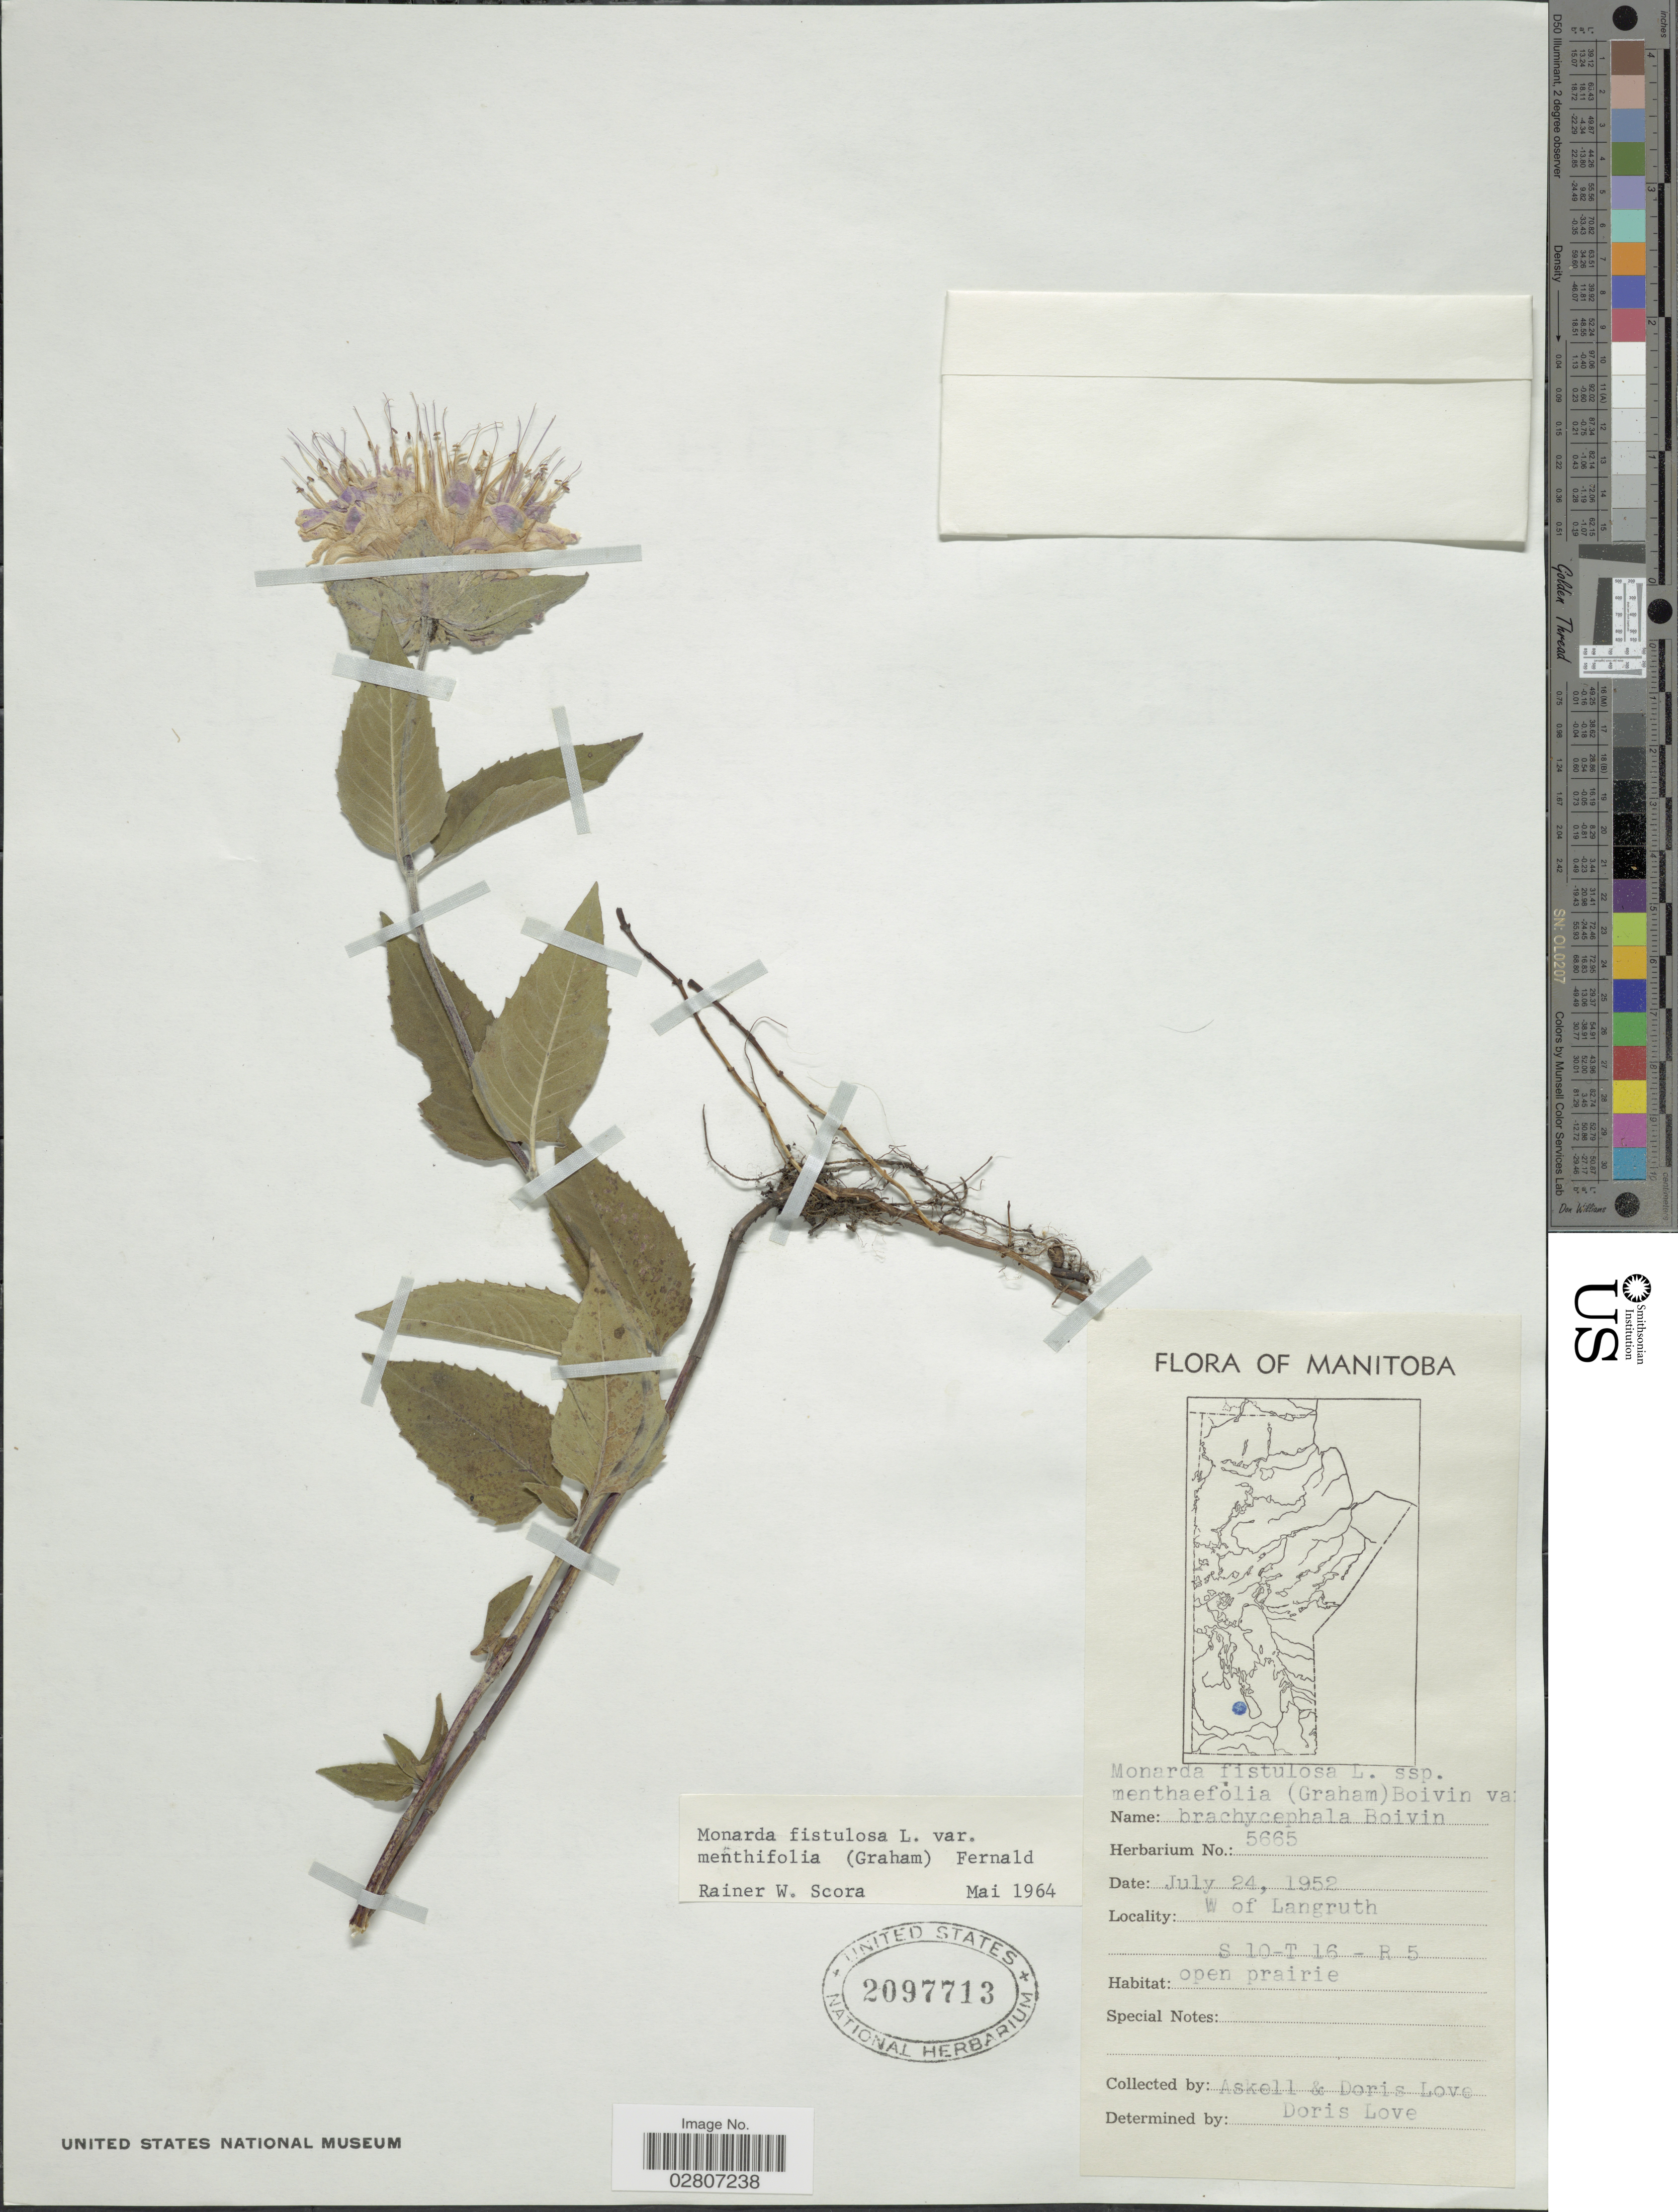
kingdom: Plantae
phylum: Tracheophyta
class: Magnoliopsida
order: Lamiales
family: Lamiaceae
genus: Monarda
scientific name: Monarda fistulosa var. menthifolia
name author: (Graham) Fernald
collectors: Á. Löve & D. Löve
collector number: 5665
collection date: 1952-07-24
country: Canada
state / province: Manitoba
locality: W of Langruth. S 10-T 16-R 5.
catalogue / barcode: US 2097713